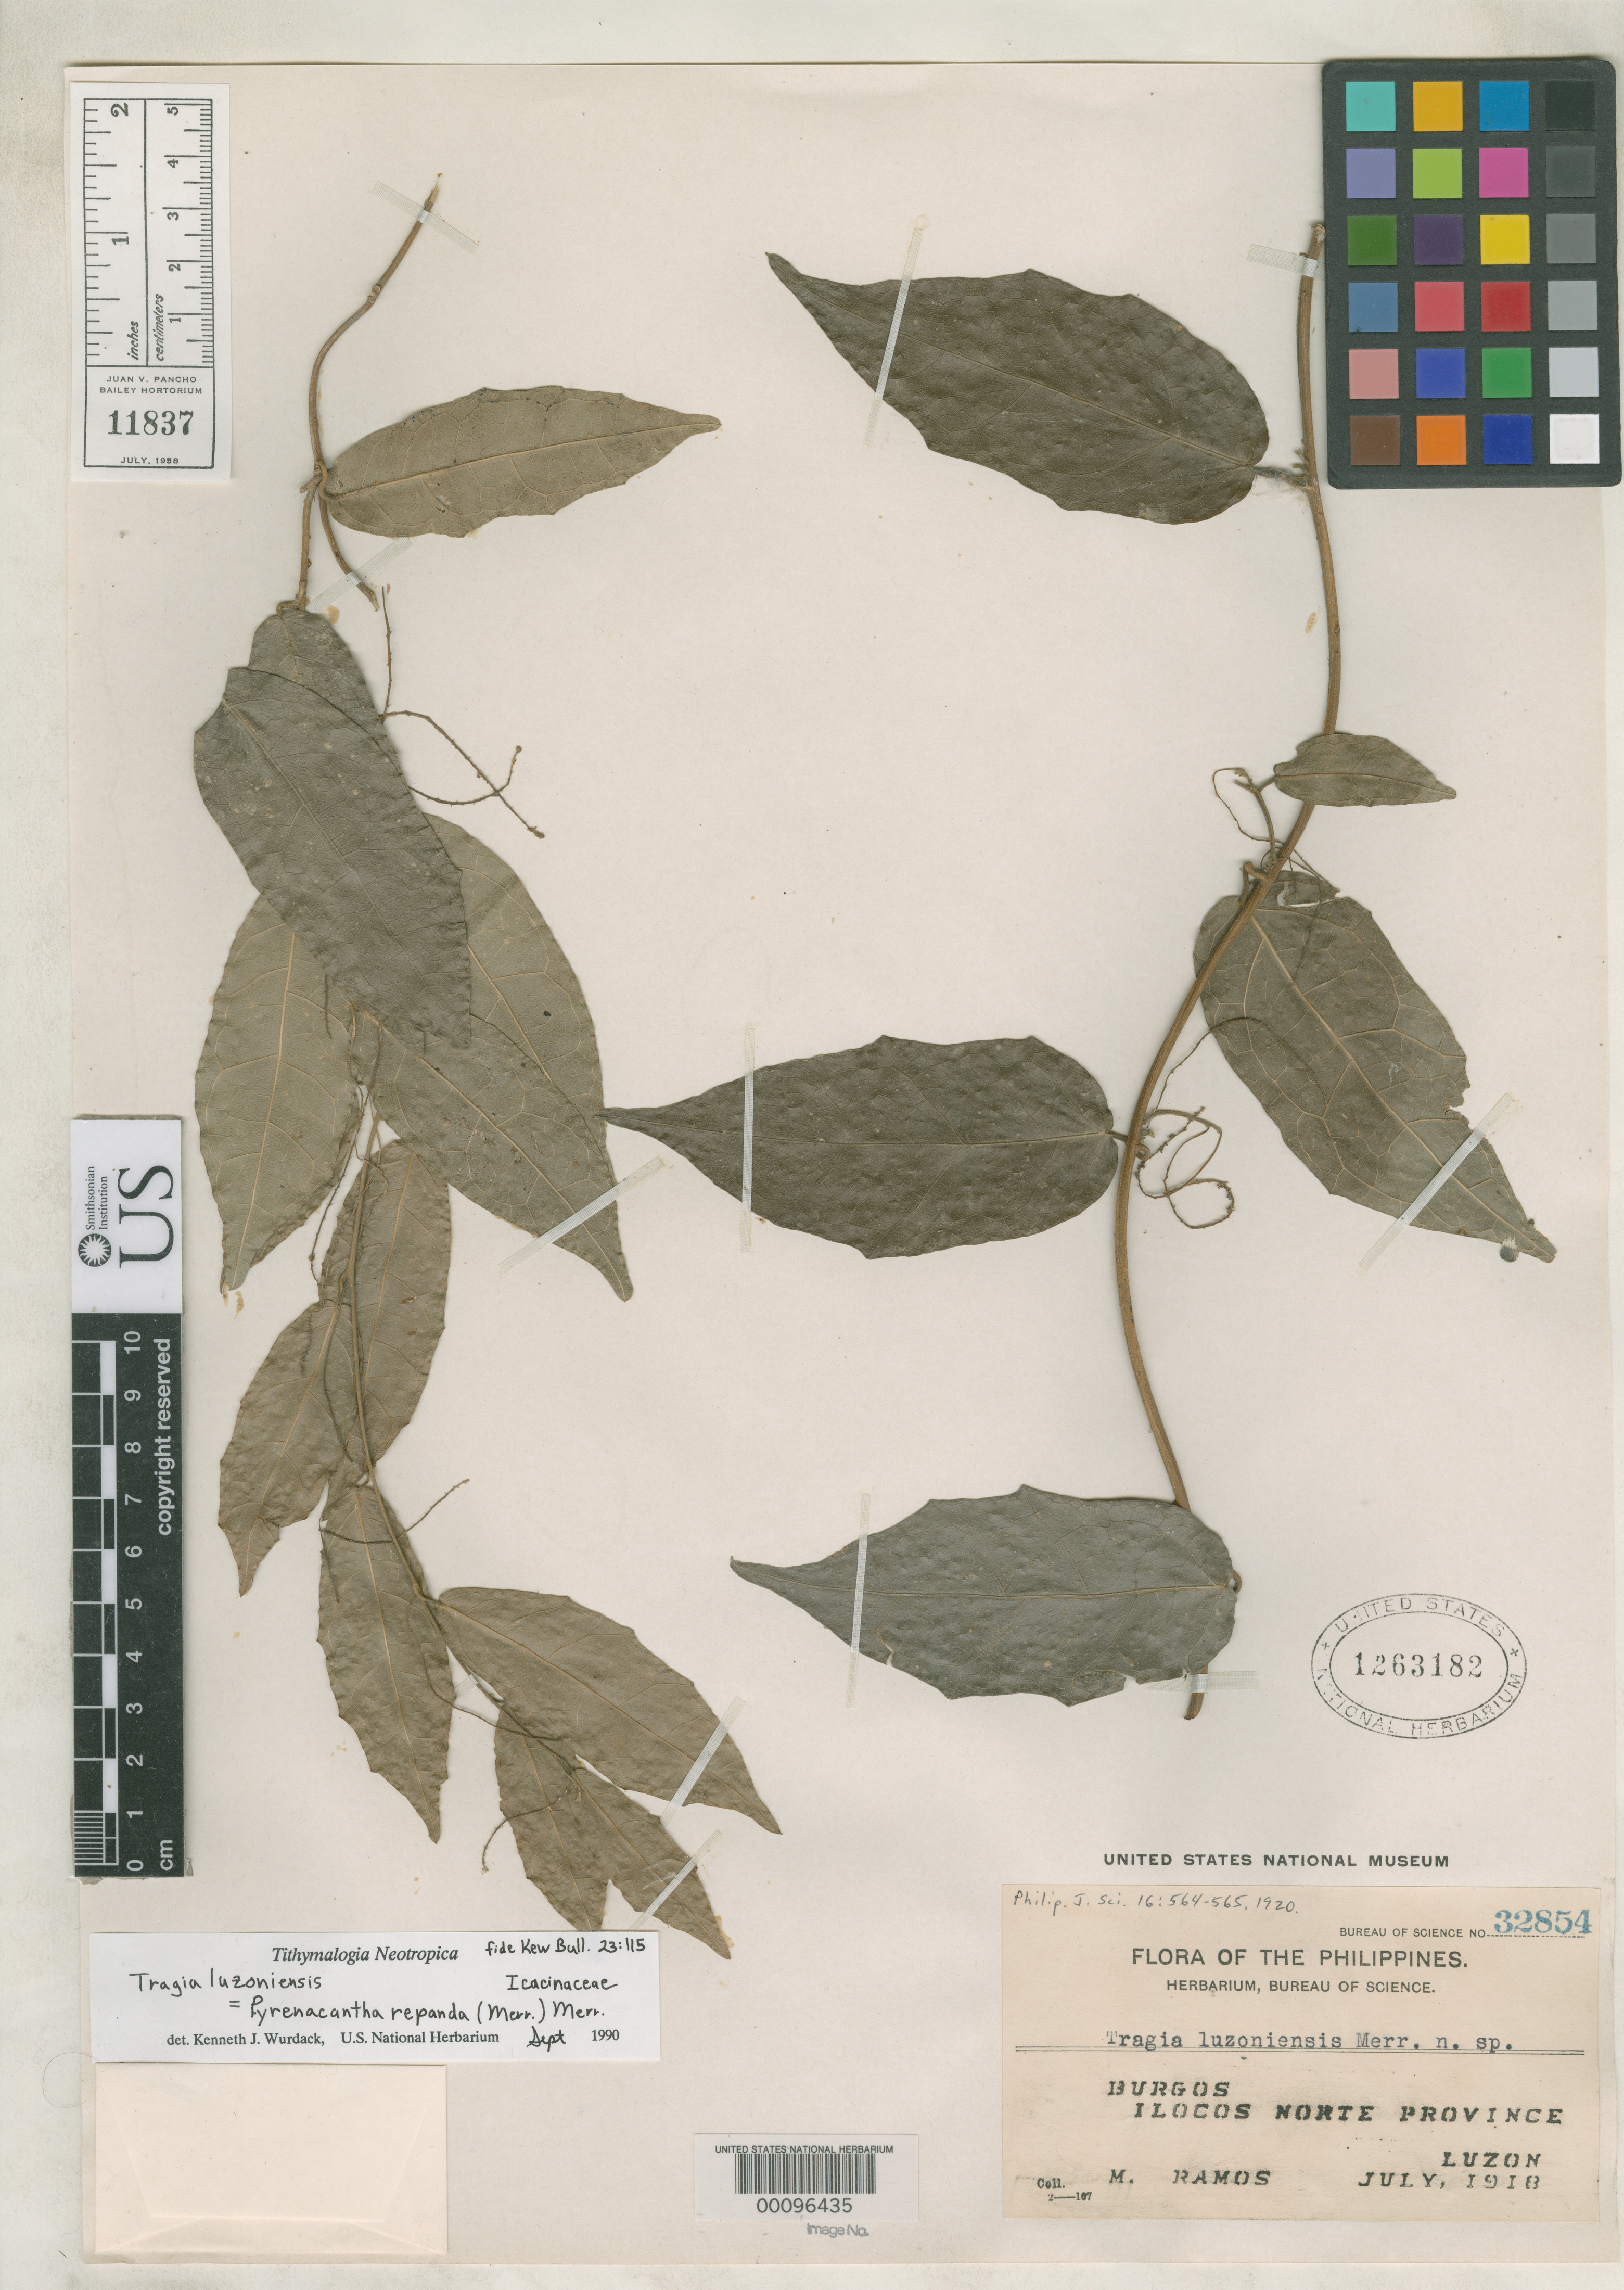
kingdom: Plantae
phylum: Tracheophyta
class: Magnoliopsida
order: Malpighiales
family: Euphorbiaceae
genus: Tragia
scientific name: Tragia luzoniensis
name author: Merr.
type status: Isotype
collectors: M. Ramos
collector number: Bur. Sci. 32854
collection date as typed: Jul 1918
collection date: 1918-07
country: Philippines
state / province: Ilocos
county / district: Ilocos Norte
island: Luzon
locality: Burgos.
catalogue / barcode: US 1263182